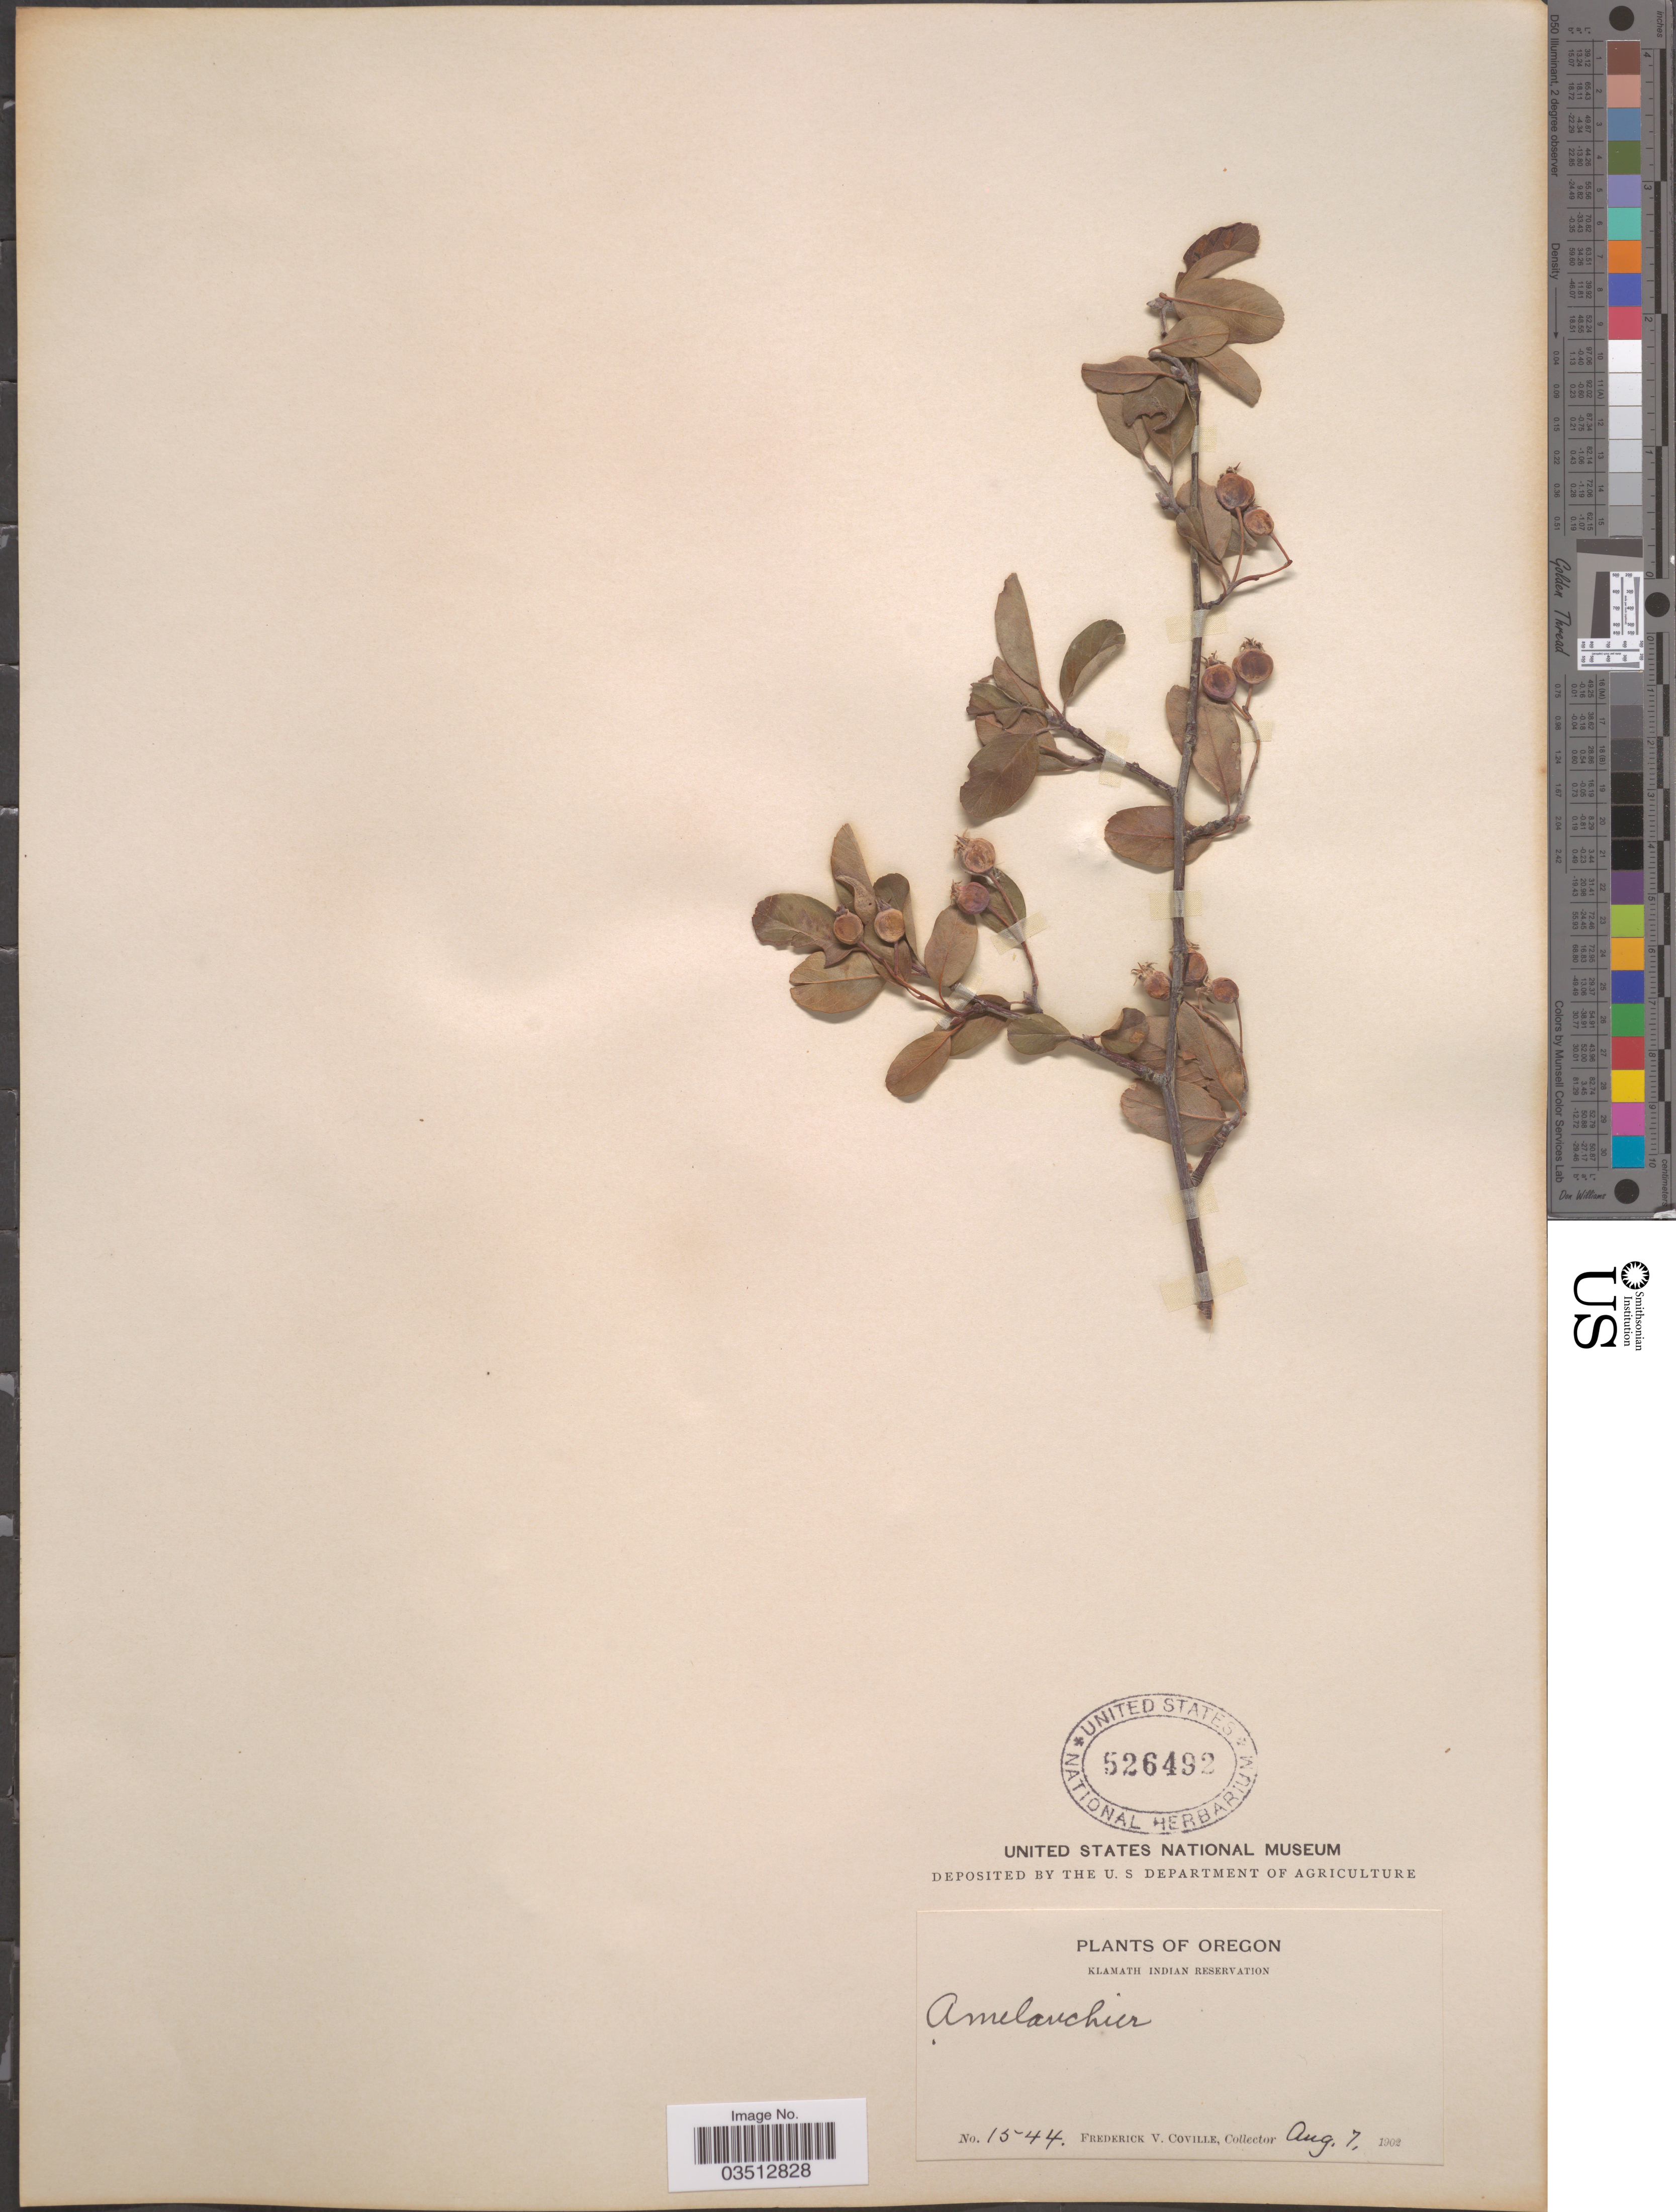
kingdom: Plantae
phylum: Tracheophyta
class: Magnoliopsida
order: Rosales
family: Rosaceae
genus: Amelanchier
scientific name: Amelanchier sp.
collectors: F. V. Coville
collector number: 1544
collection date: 1902-08-07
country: United States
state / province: Oregon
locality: Klamath India Reservation.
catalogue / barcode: US 526492